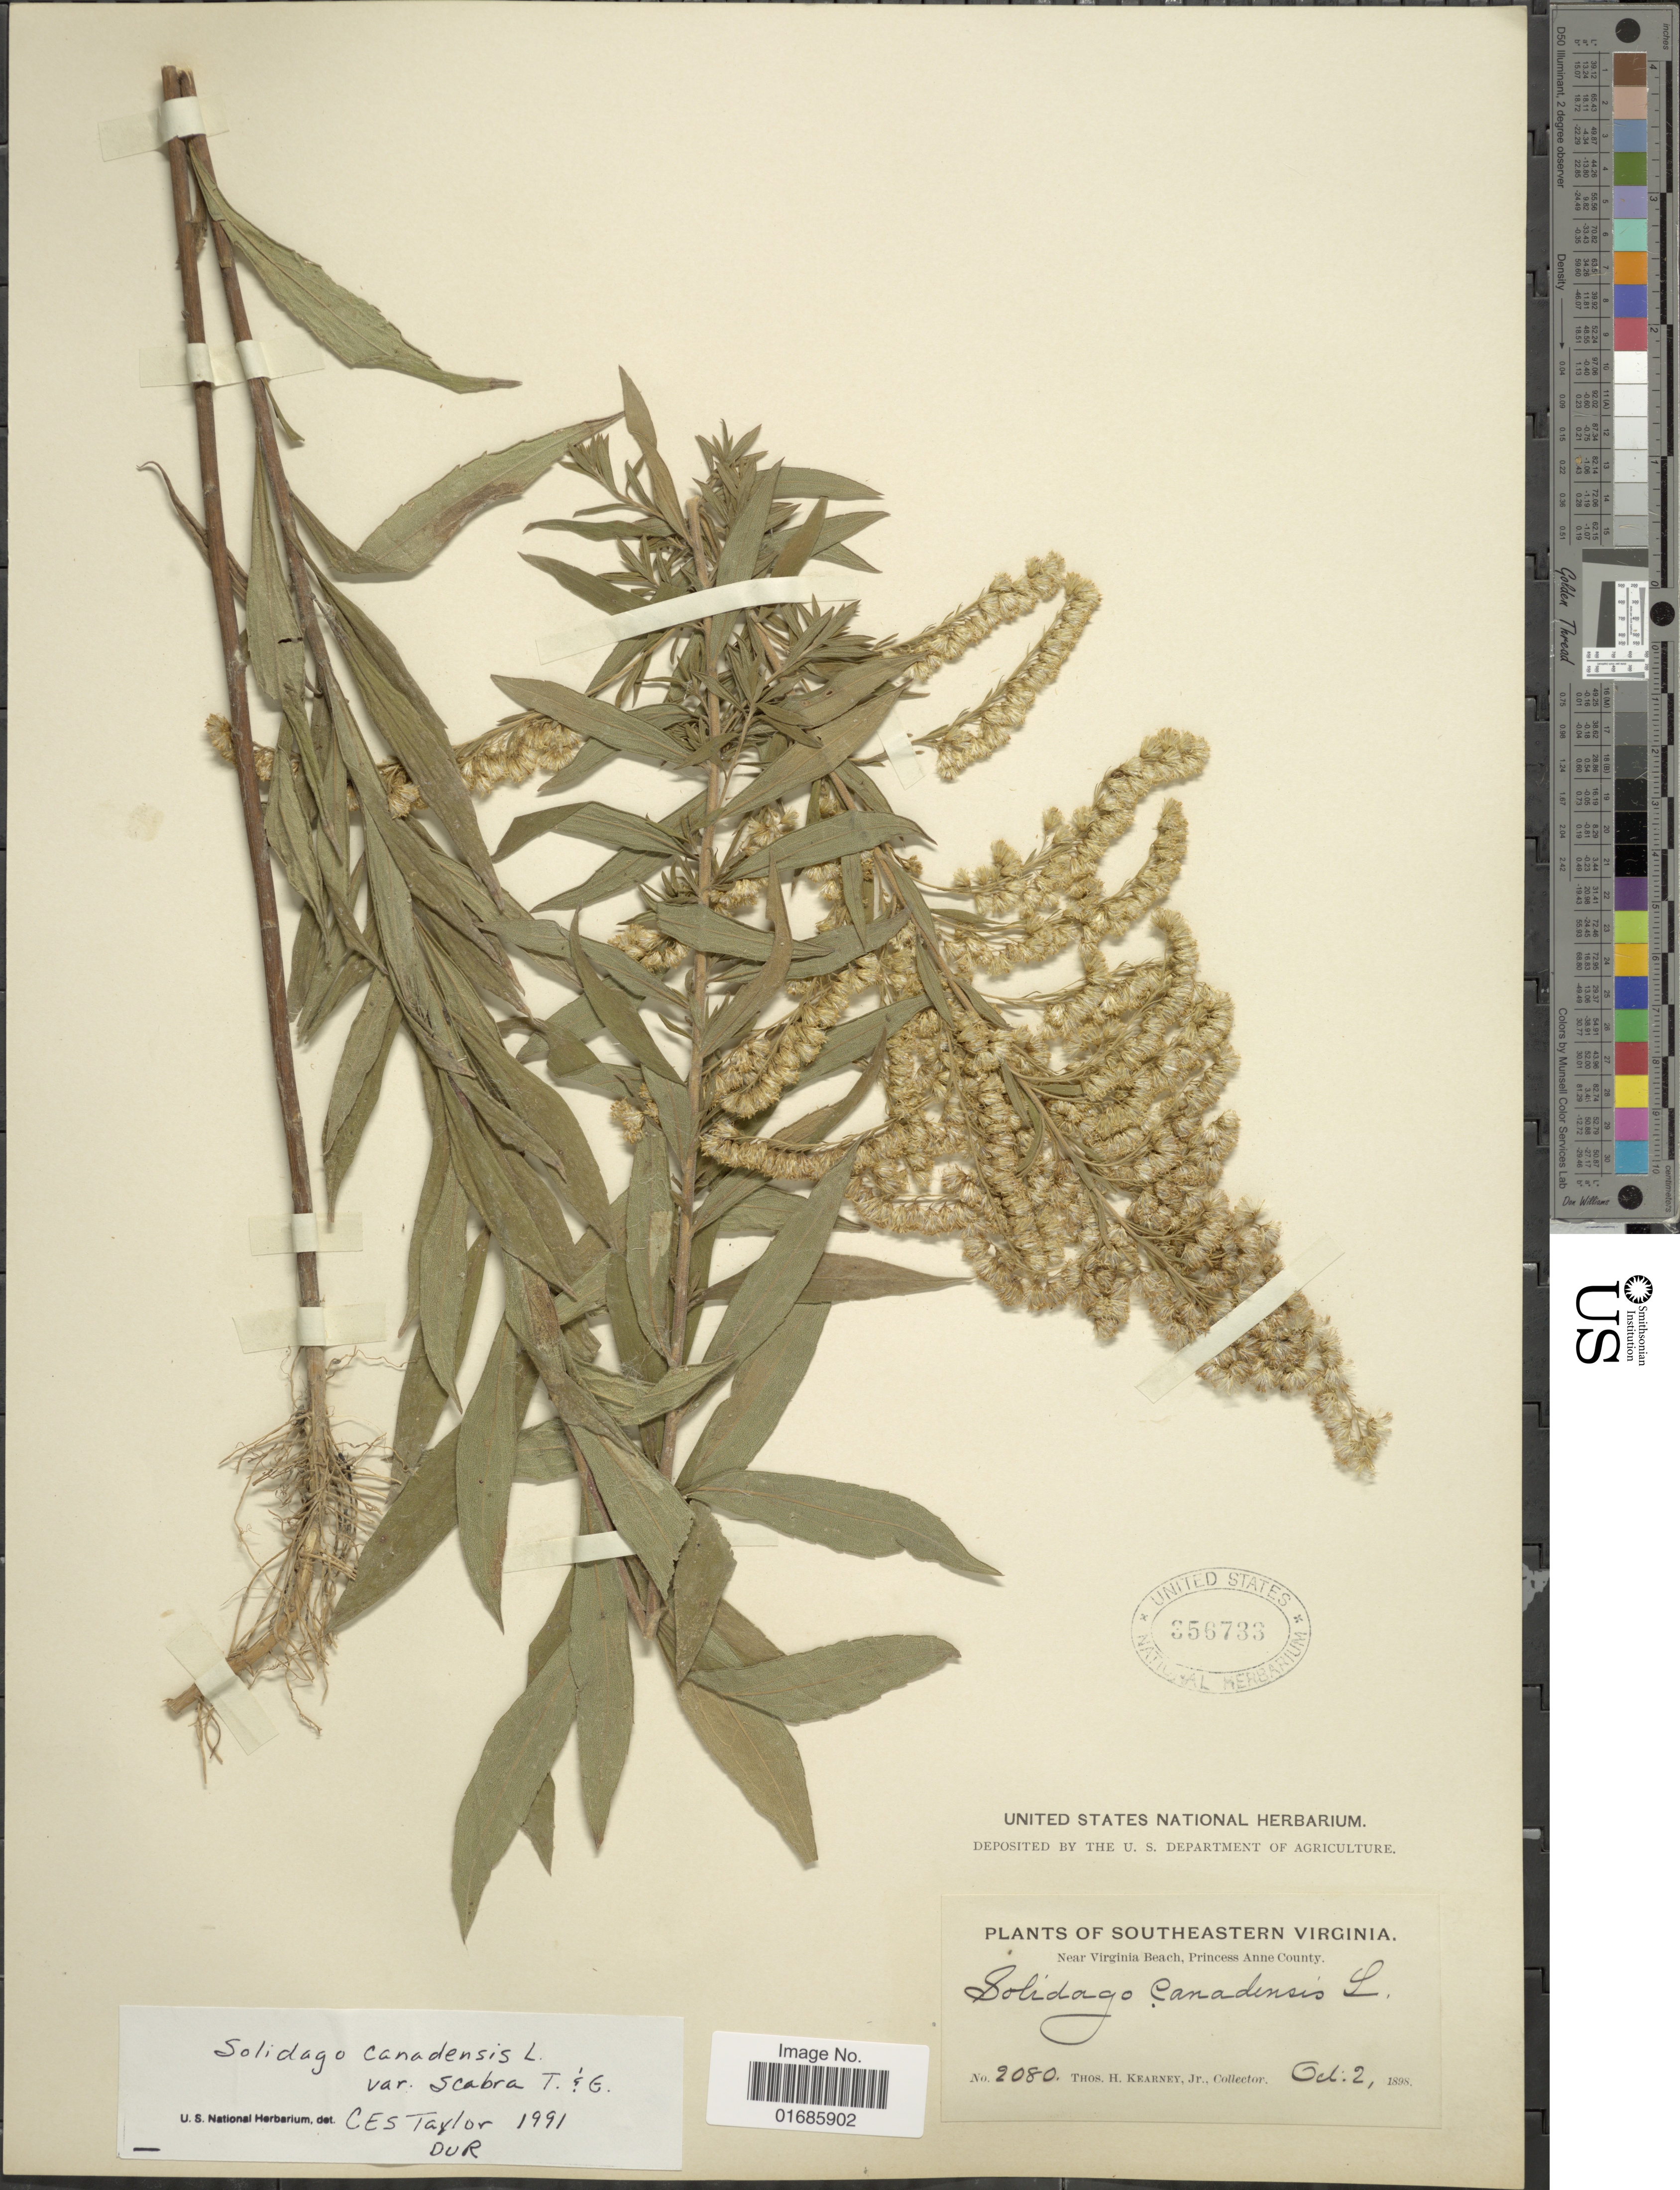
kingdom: Plantae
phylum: Tracheophyta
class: Magnoliopsida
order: Asterales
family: Asteraceae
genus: Solidago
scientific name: Solidago canadensis var. scabra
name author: (Muhl. ex Willd.) Torr. & A. Gray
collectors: T. H. Kearney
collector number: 2080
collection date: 1898-10-02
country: United States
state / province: Virginia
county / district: City of Virginia Beach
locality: Southeastern Virginia, near Virginia Beach, Princess Anne (=historic county name) County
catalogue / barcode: US 356733